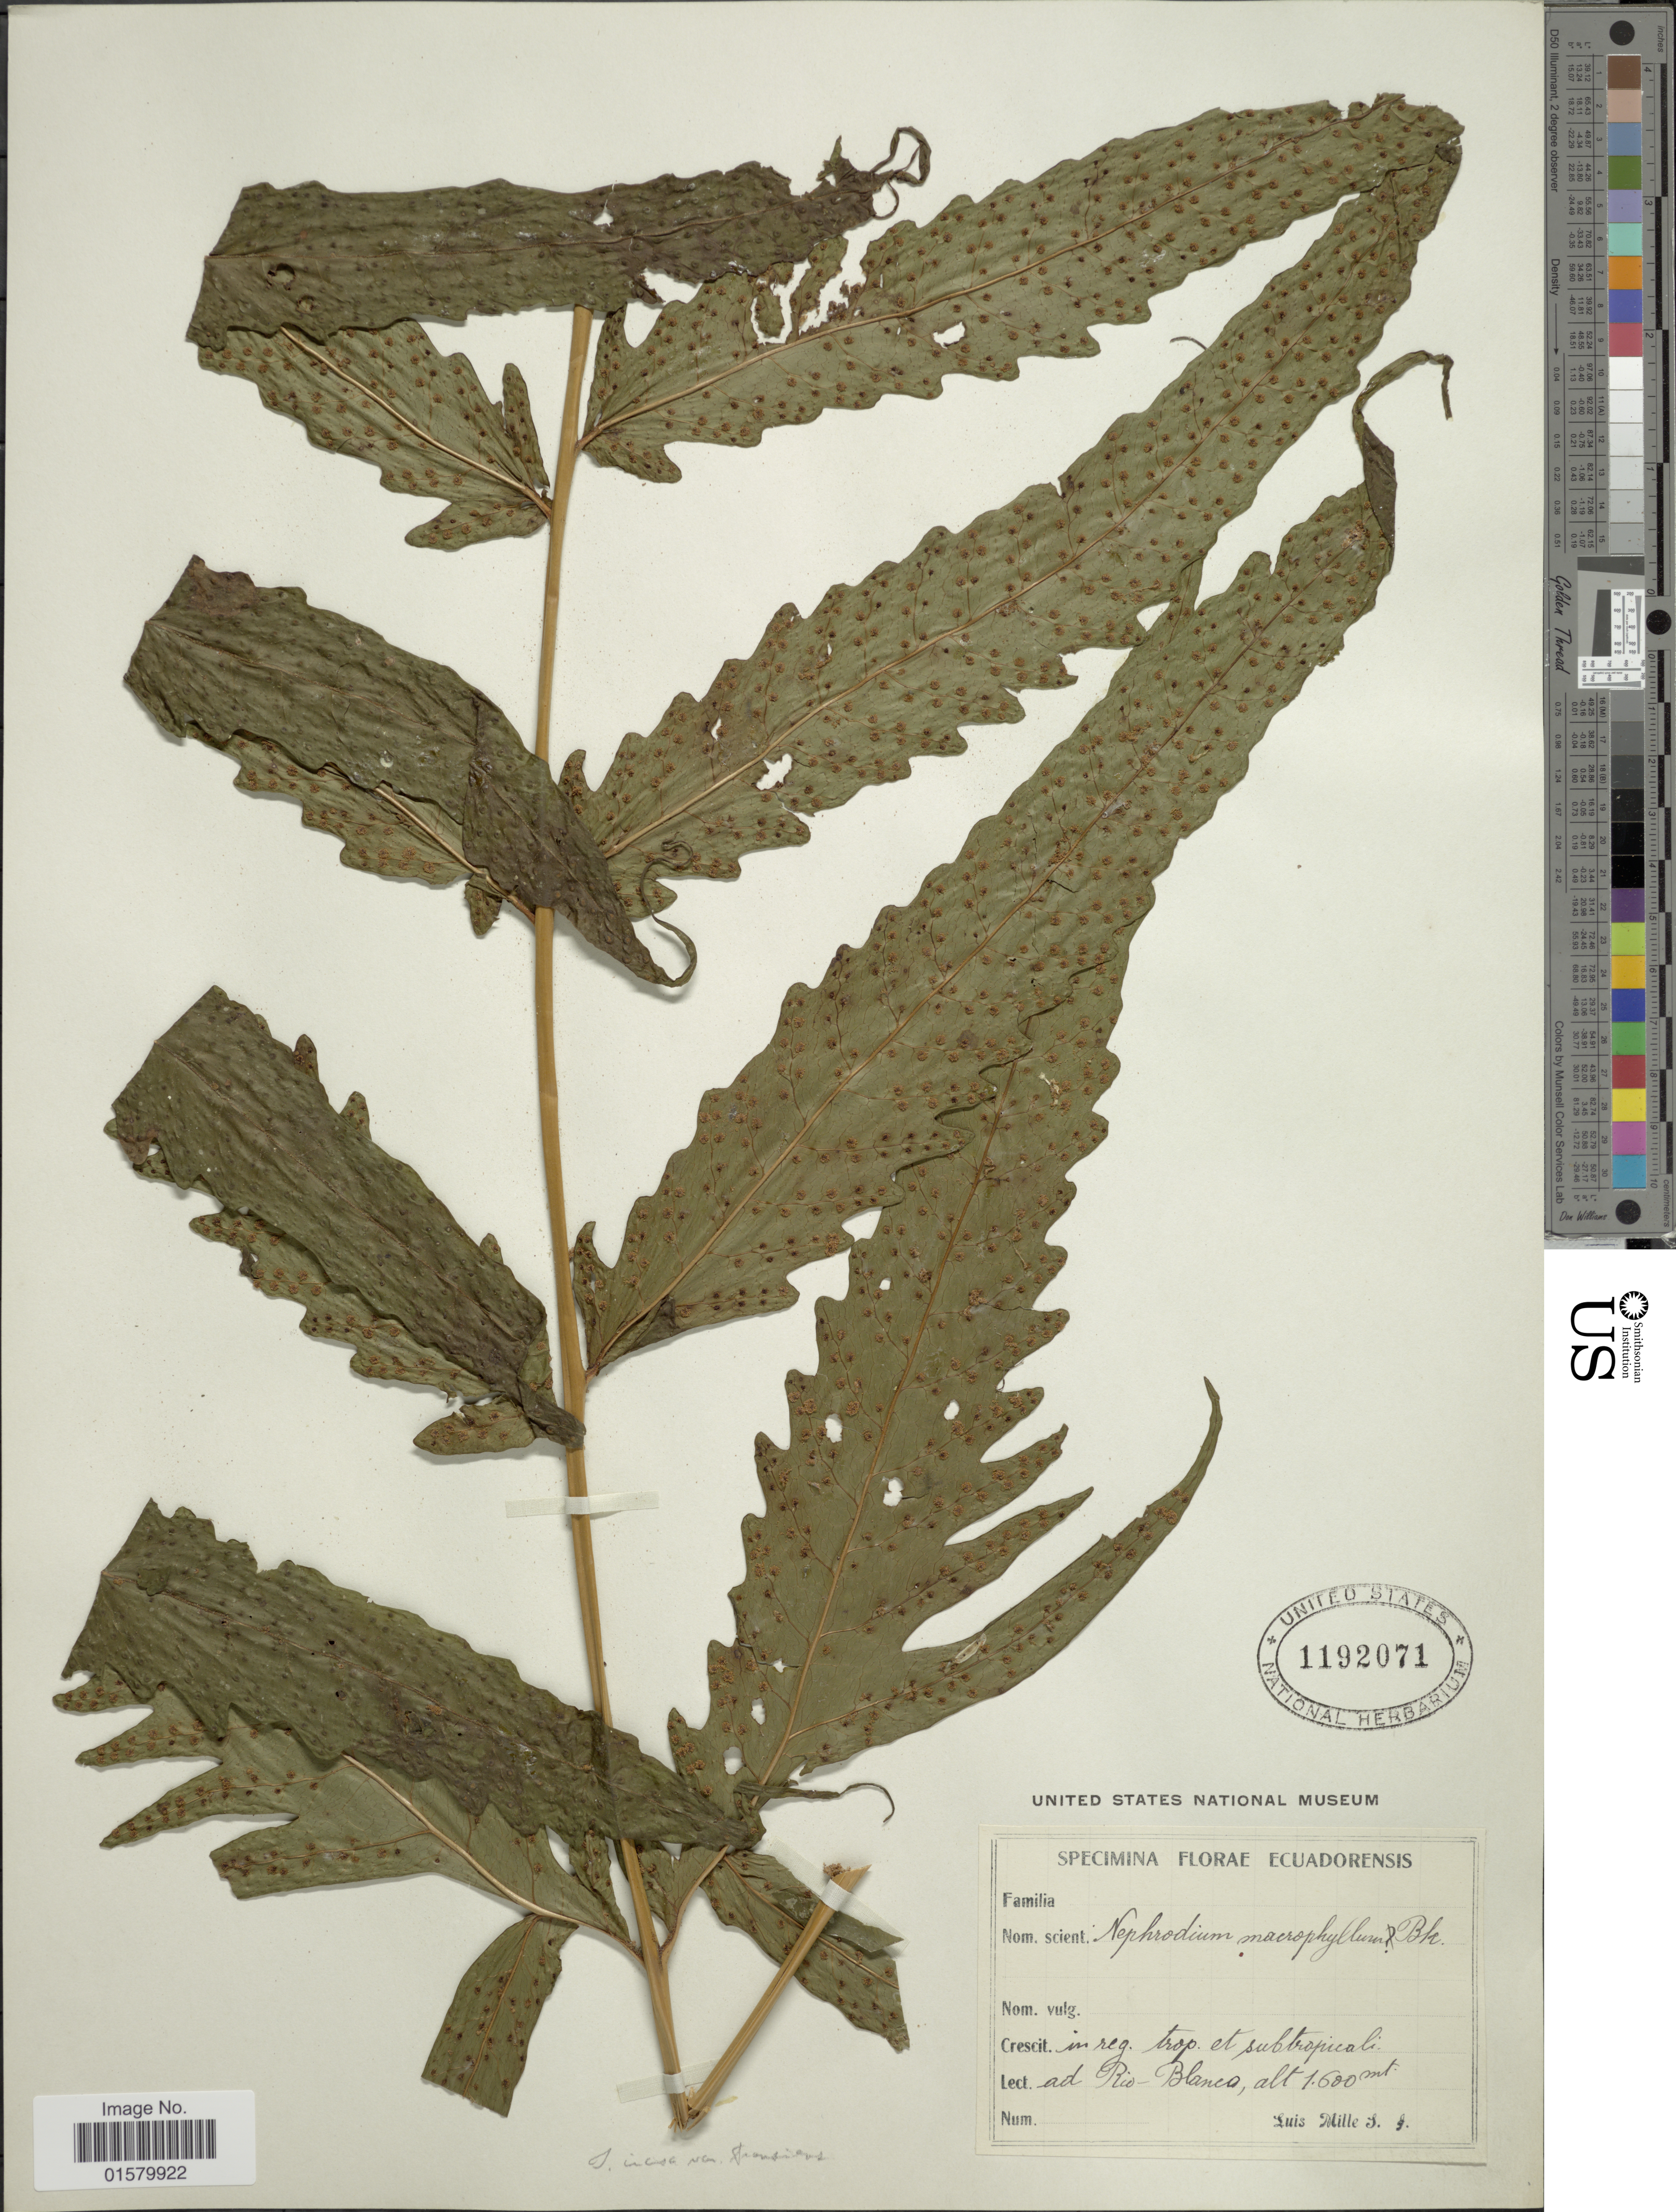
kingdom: Plantae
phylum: Tracheophyta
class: Polypodiopsida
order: Polypodiales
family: Tectariaceae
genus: Tectaria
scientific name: Tectaria transiens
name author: (C.V. Morton) A.R. Sm.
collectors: L. Mille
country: Ecuador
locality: Ecuadorensis, ad rio Blanco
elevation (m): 1600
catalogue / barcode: US 1192071